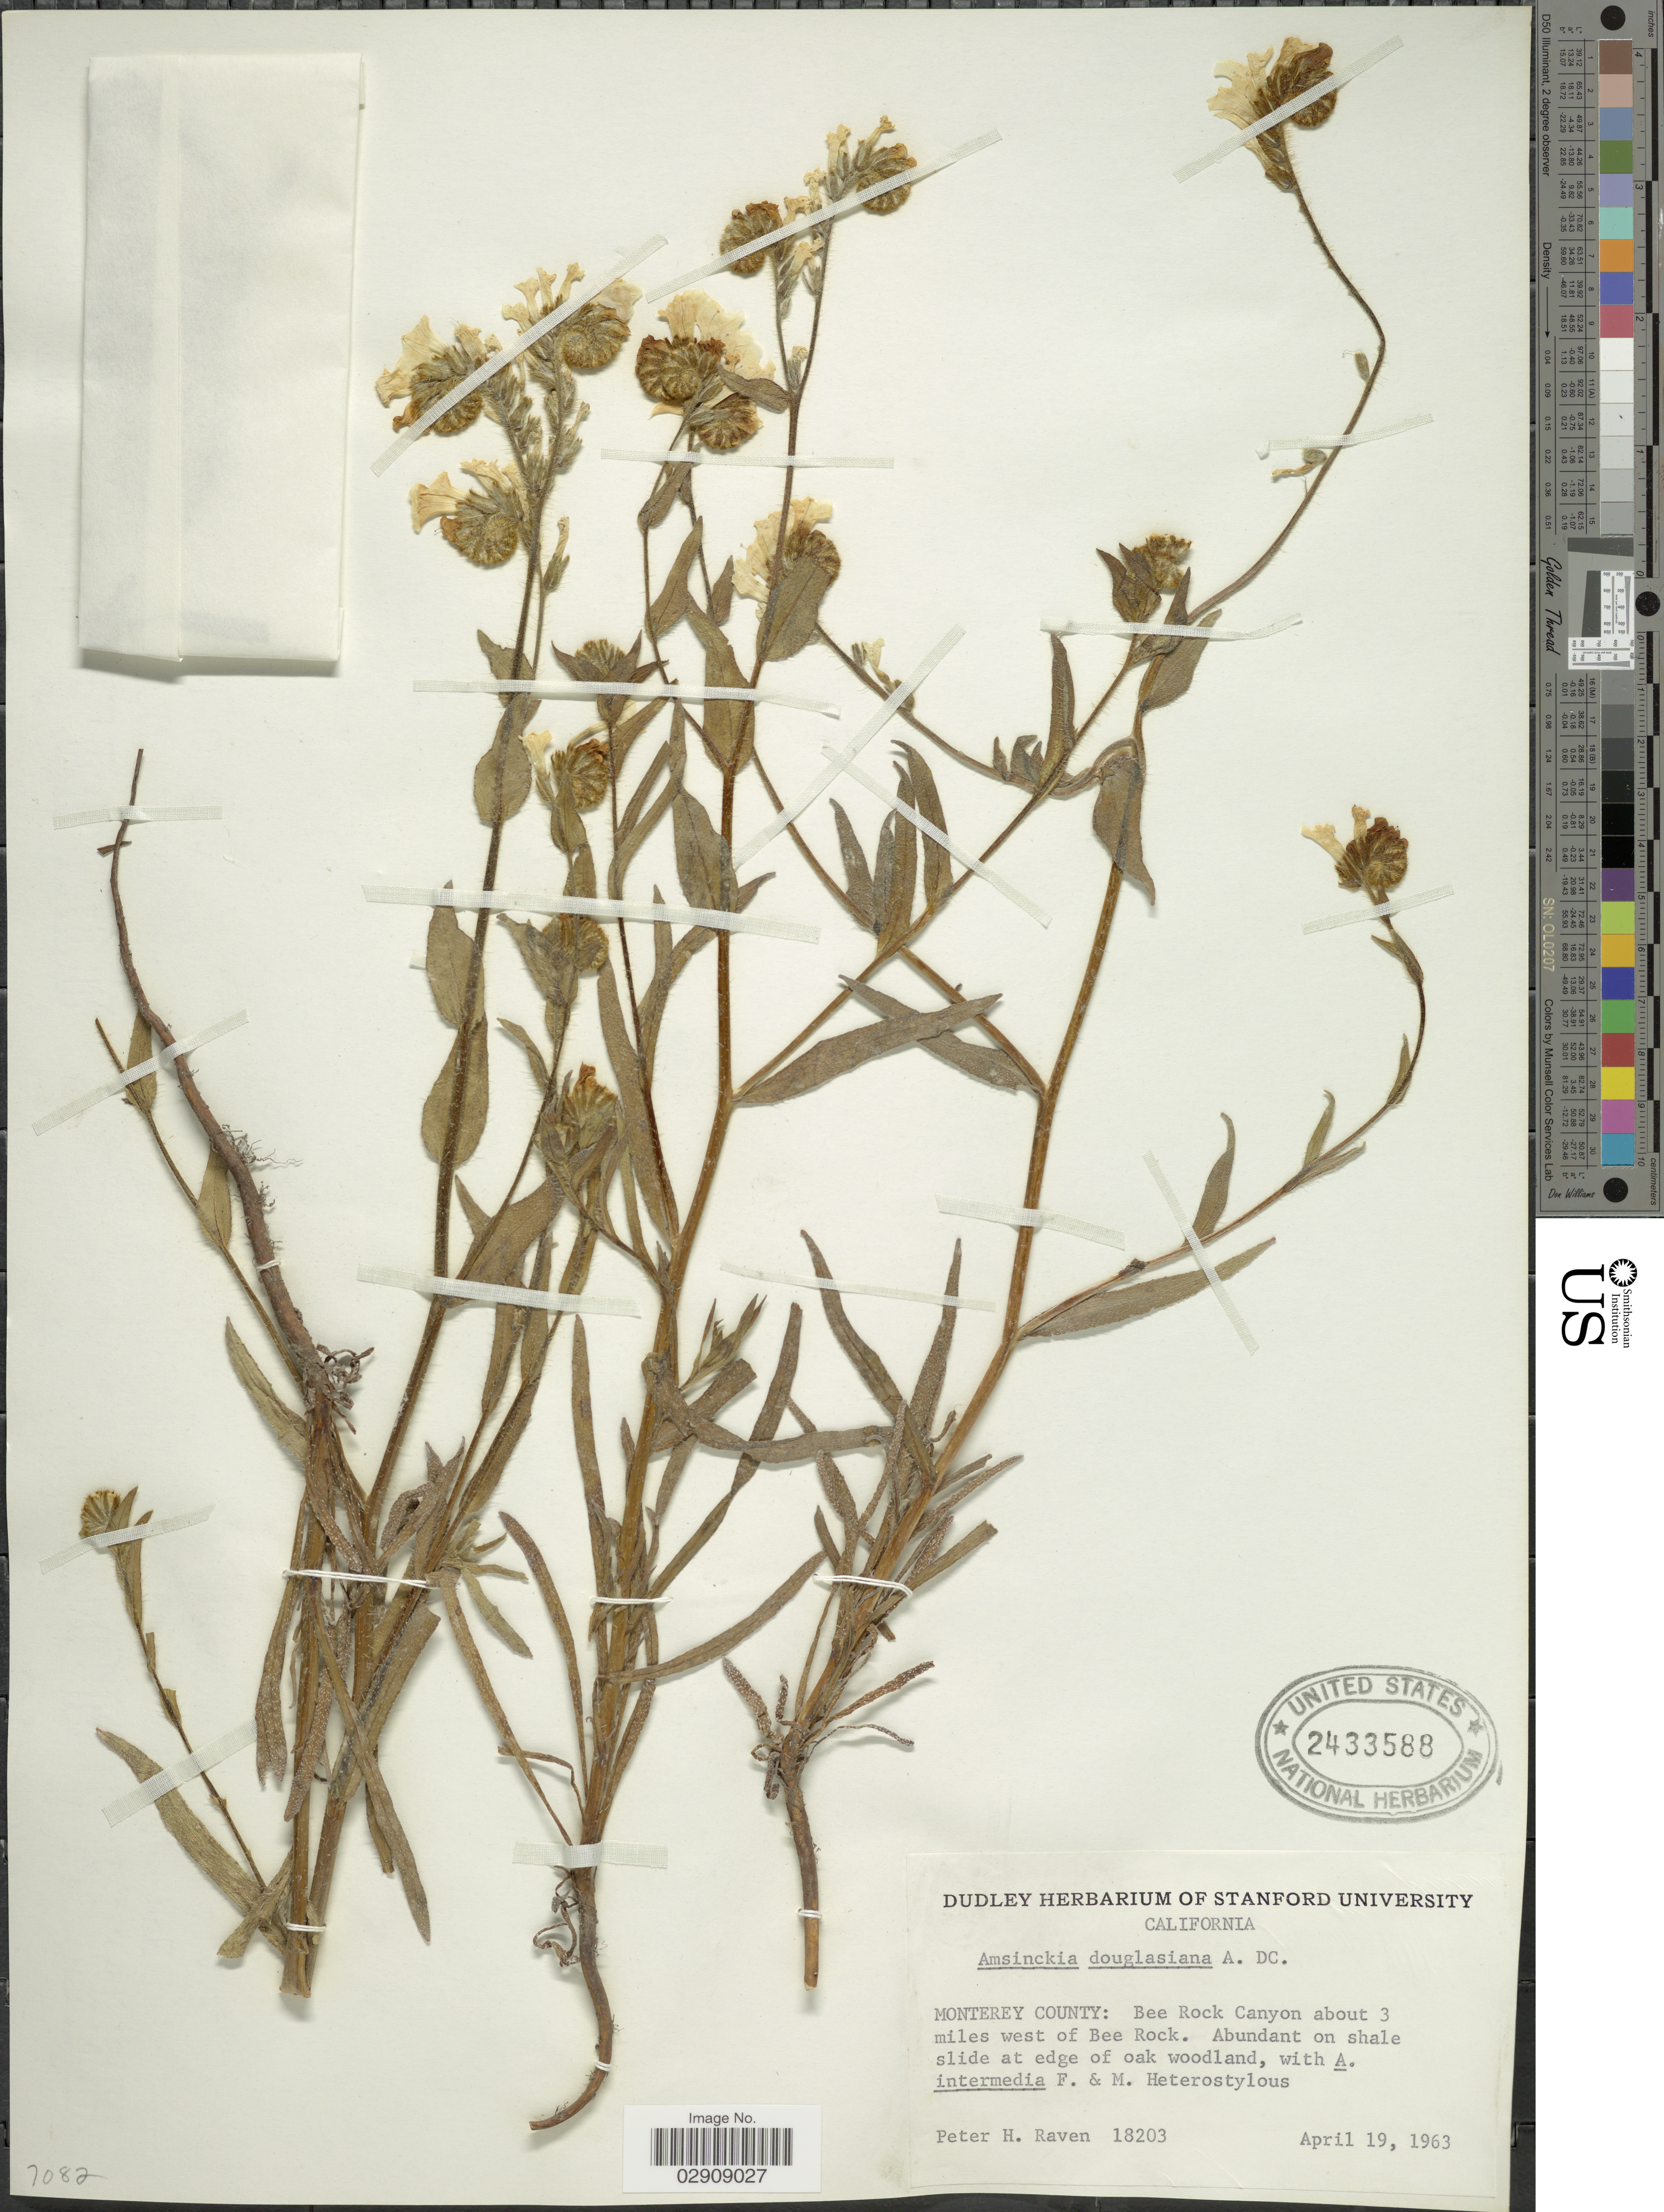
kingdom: Plantae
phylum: Tracheophyta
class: Magnoliopsida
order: Boraginales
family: Boraginaceae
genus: Amsinckia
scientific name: Amsinckia douglasiana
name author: A. DC.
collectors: P. Raven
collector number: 18203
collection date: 1963-04-19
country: United States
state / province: California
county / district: Monterey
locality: Monterey County: Bee Rock Canyon about 3 miles west of Bee Rock. California.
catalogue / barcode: US 2433588